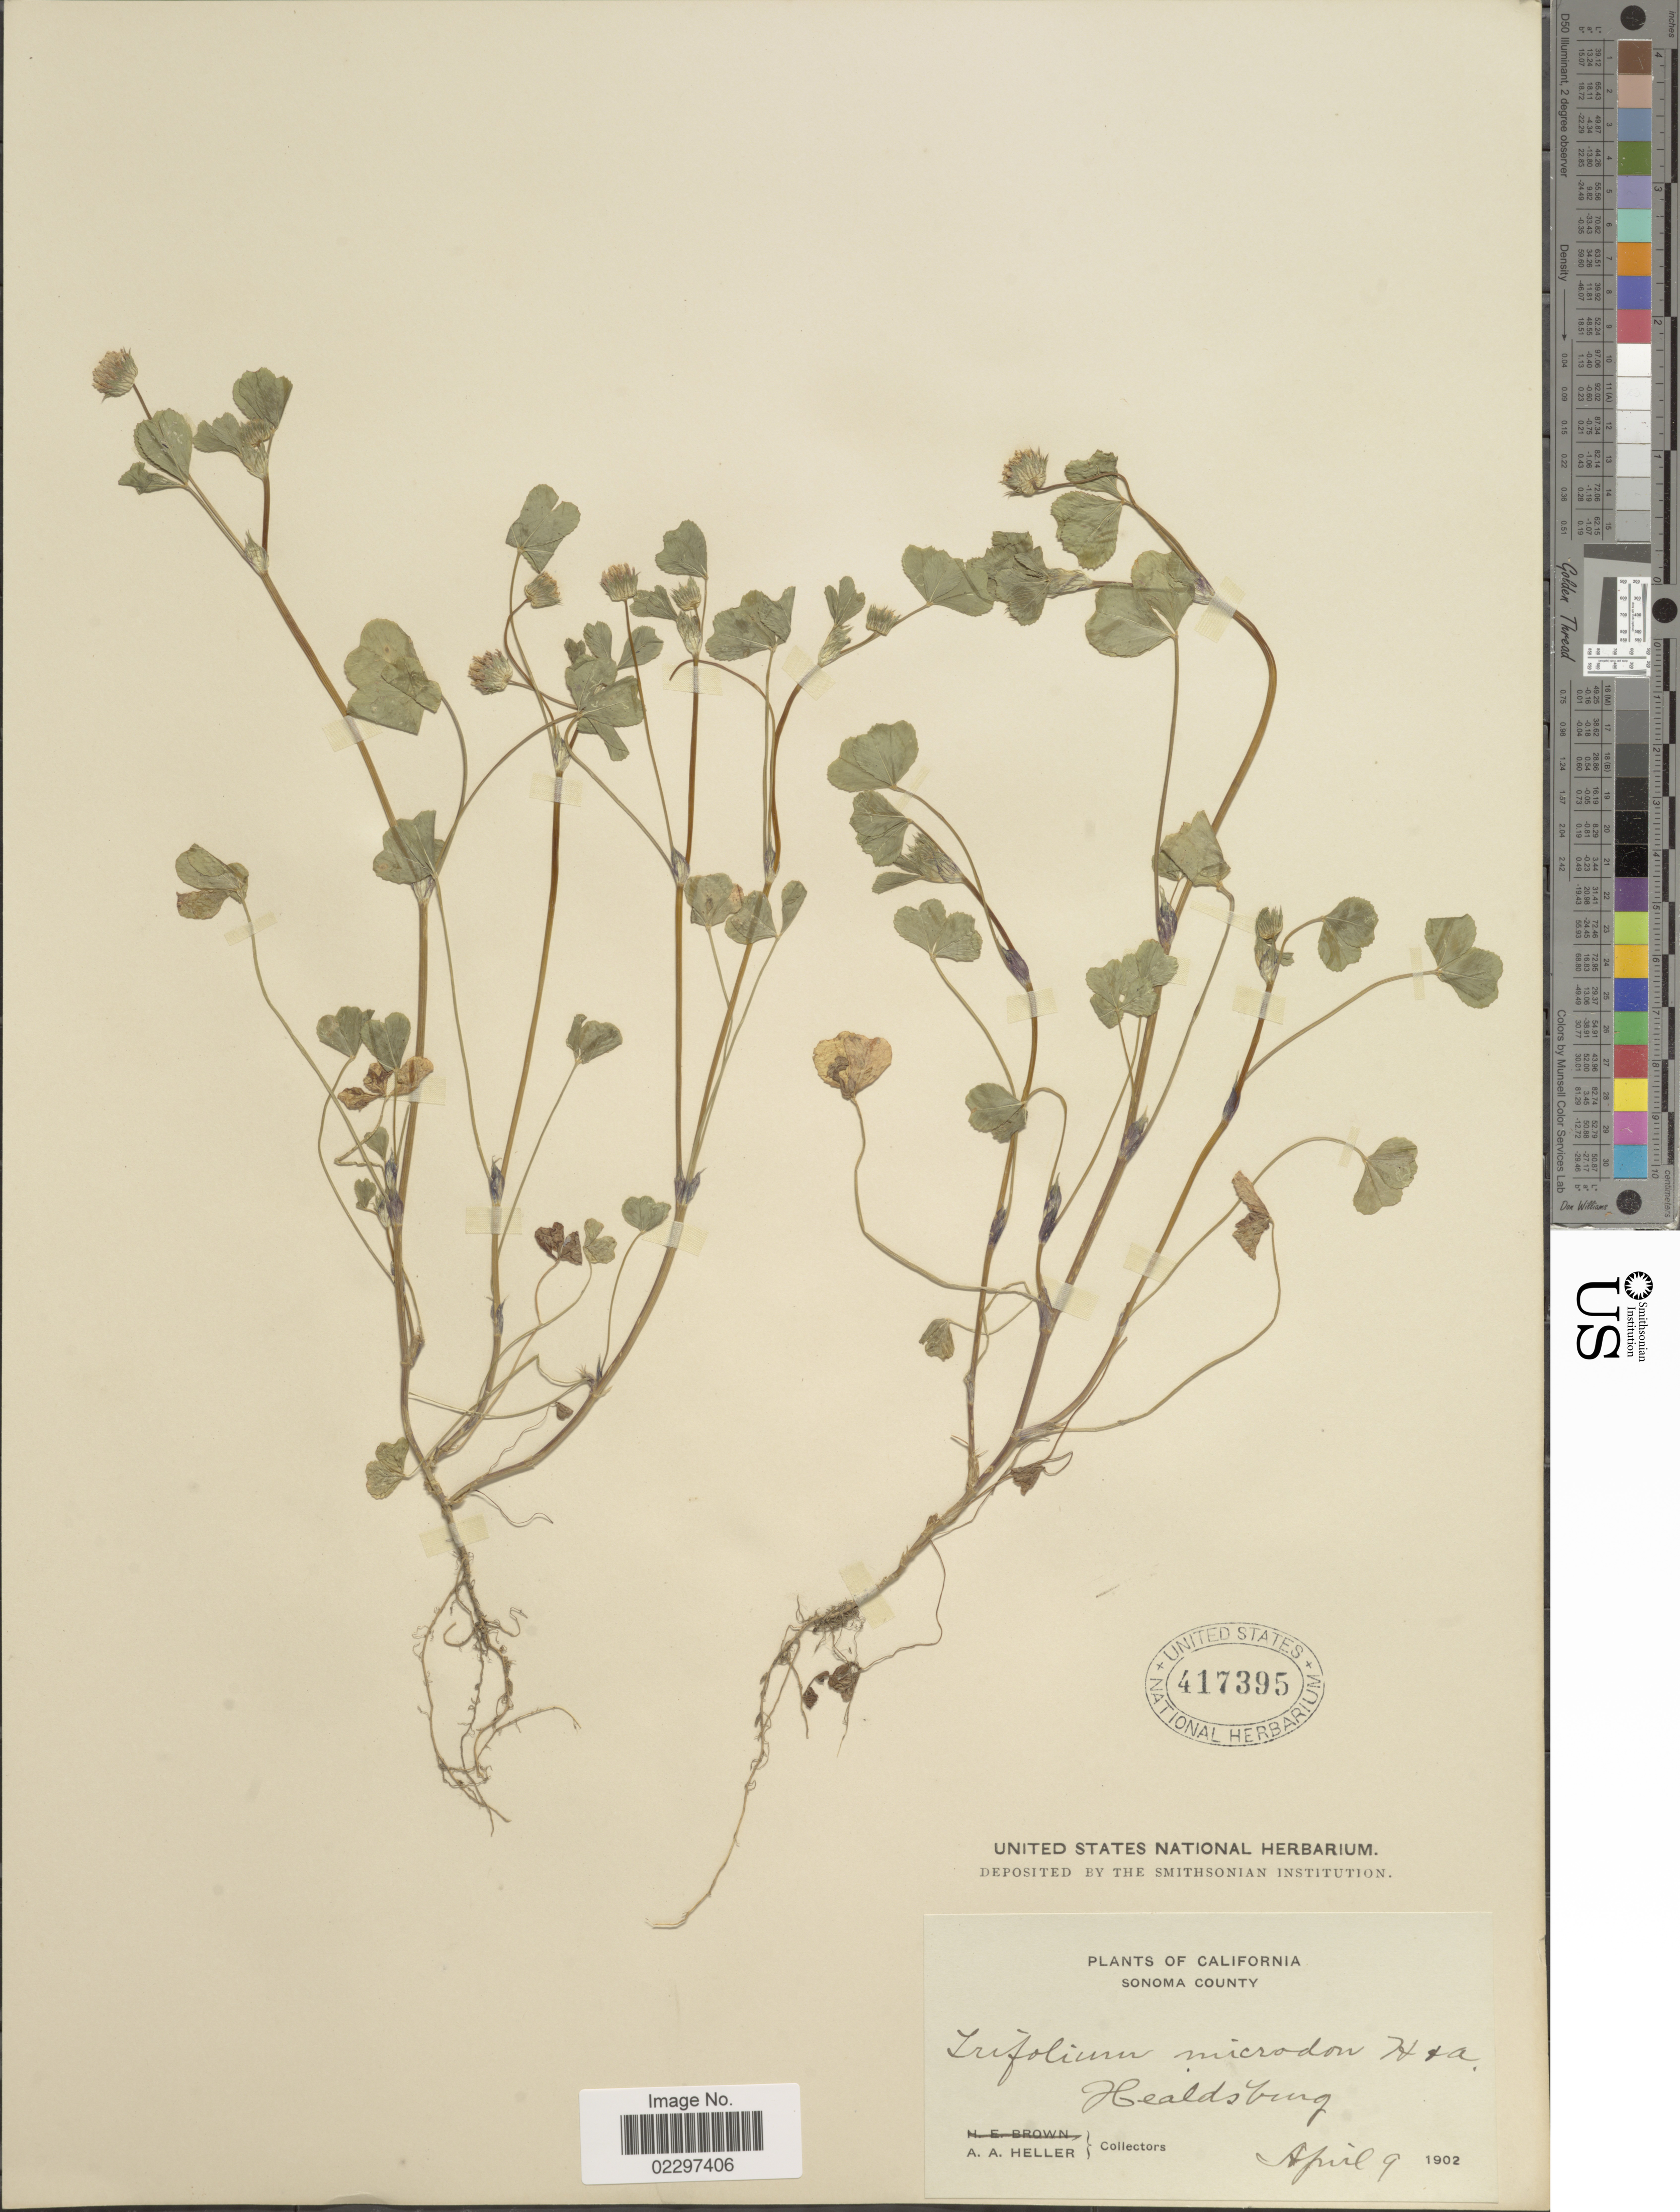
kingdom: Plantae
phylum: Tracheophyta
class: Magnoliopsida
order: Fabales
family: Fabaceae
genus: Trifolium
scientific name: Trifolium microdon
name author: Hook. & Arn.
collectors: A. A. Heller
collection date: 1902-04-09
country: United States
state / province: California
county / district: Sonoma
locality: Sonoma County. Healdsburg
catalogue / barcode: US 417395